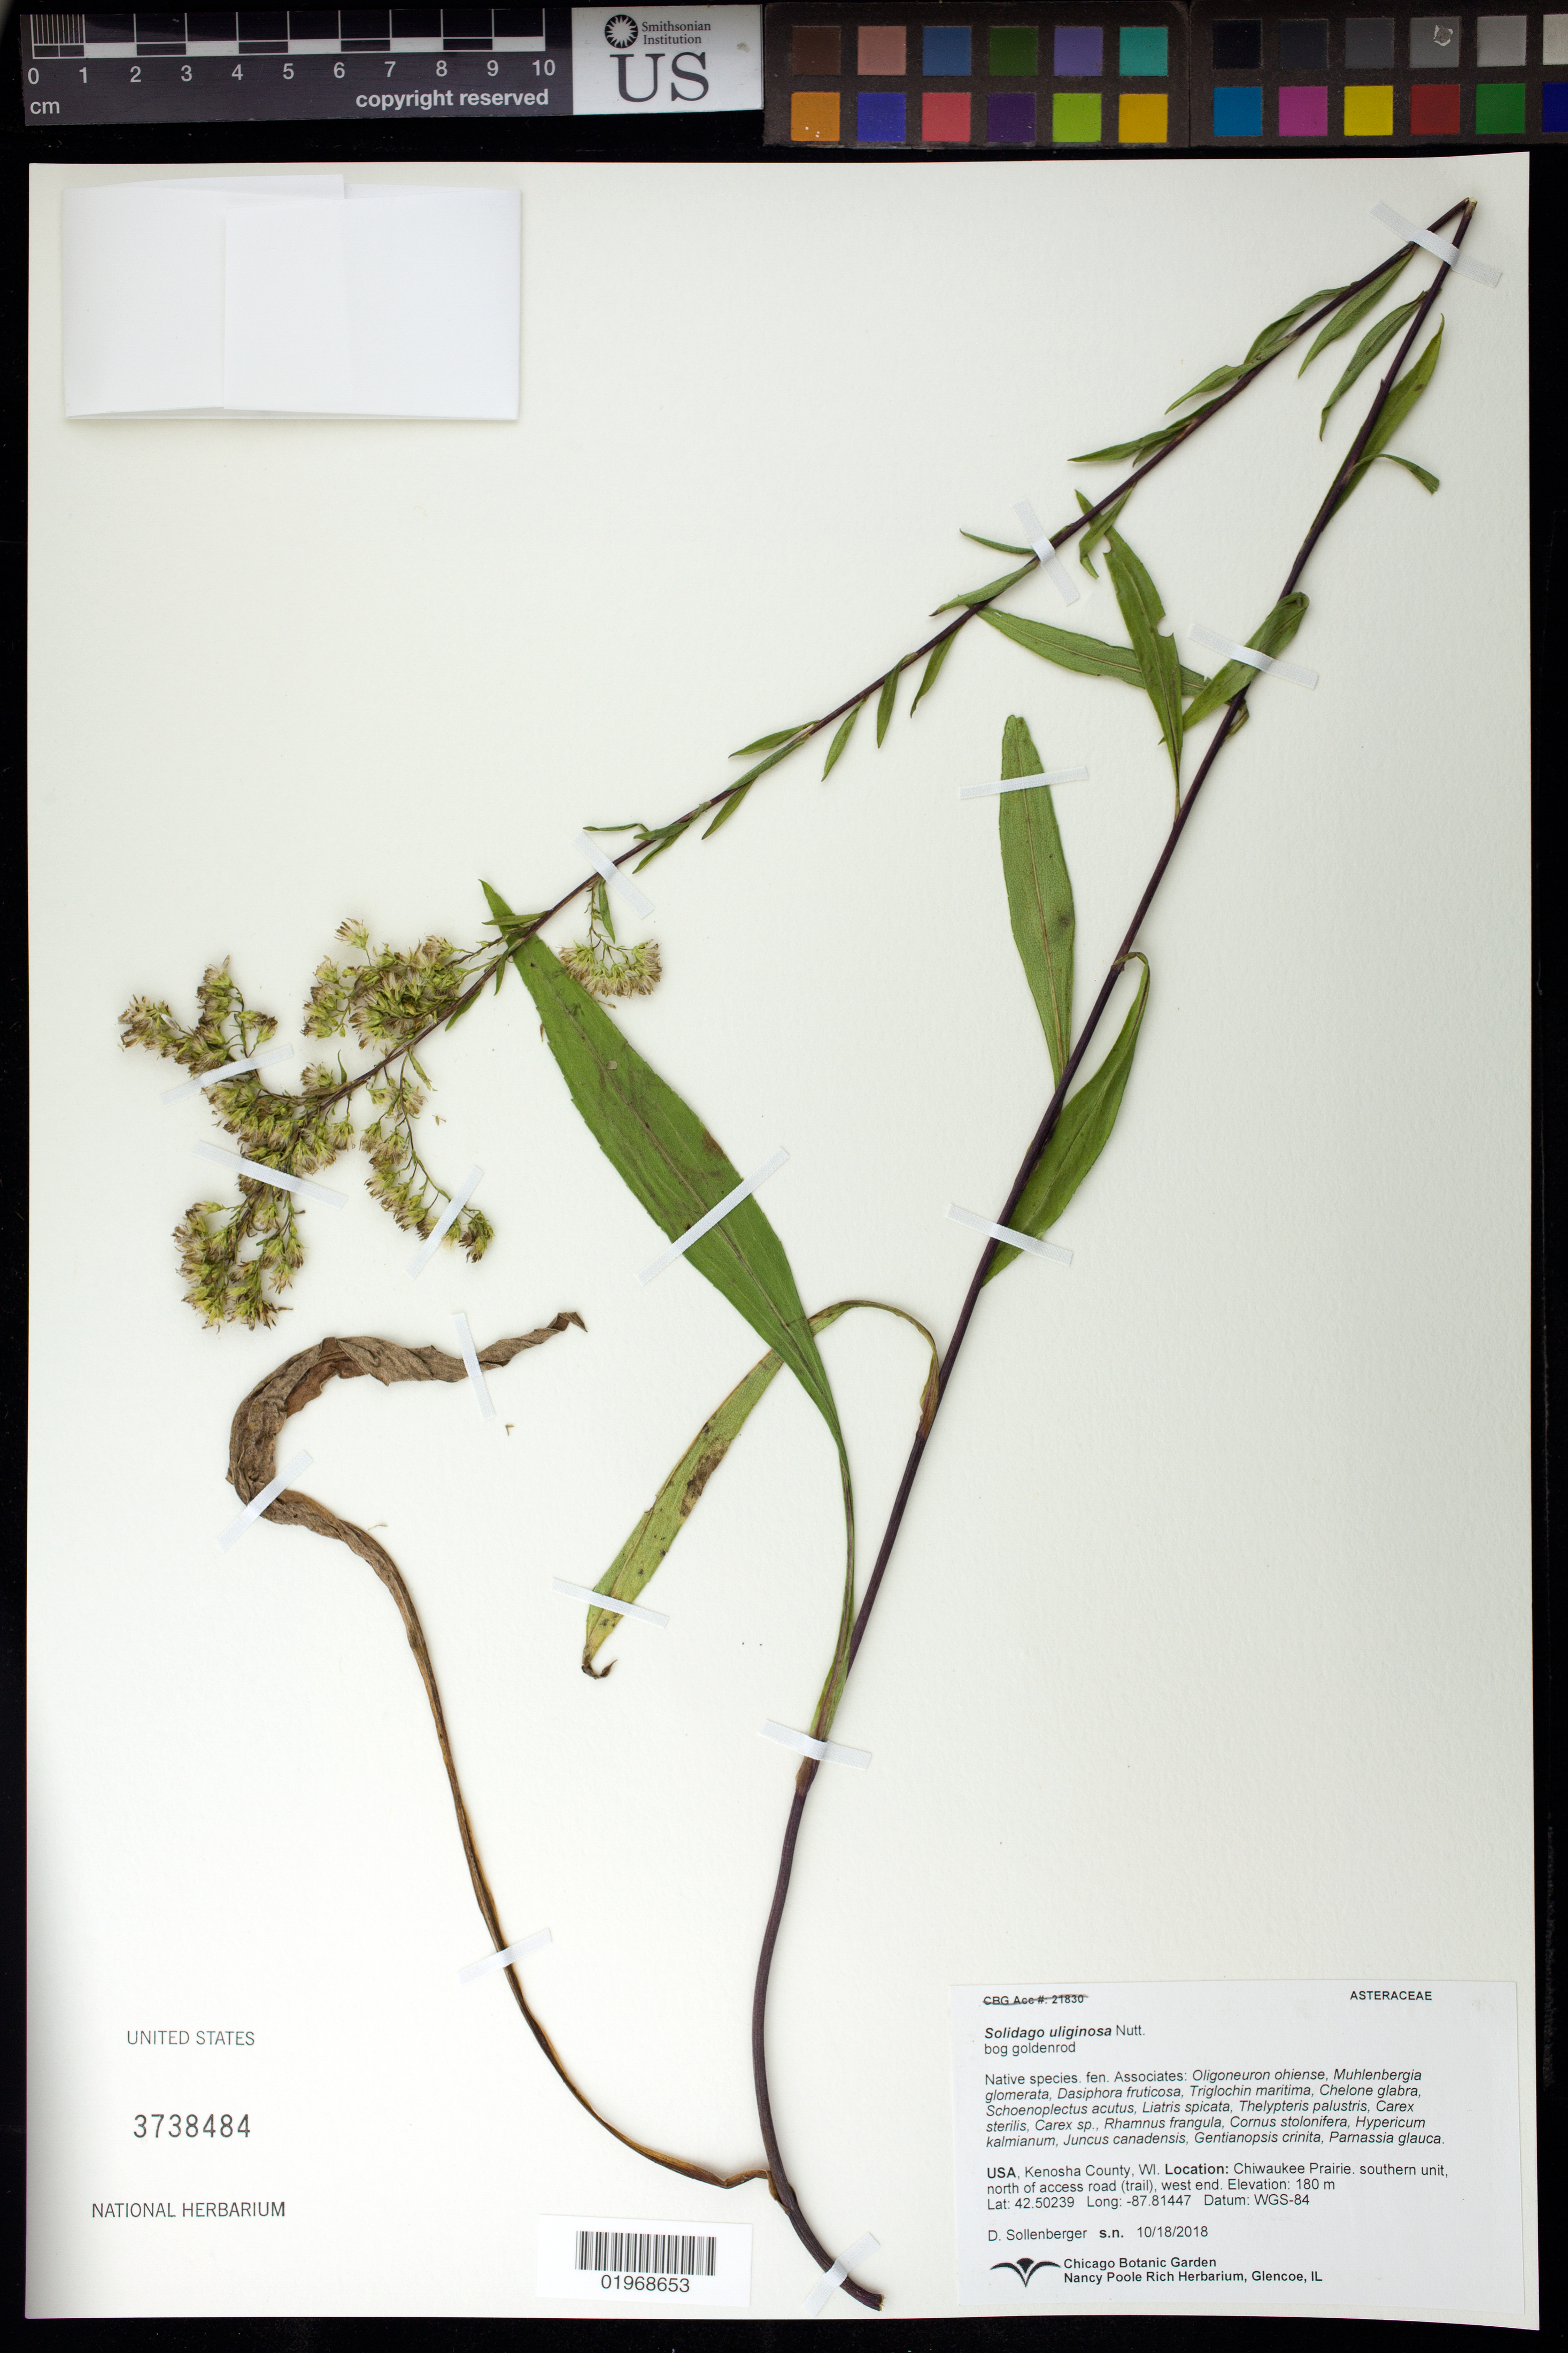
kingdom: Plantae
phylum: Tracheophyta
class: Magnoliopsida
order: Asterales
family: Asteraceae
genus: Solidago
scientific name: Solidago uliginosa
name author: Nutt.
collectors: D. Sollenberger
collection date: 2018-10-18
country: United States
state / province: Wisconsin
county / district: Kenosha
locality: Chiwaukee Prairie, southern unit, N of access road (trail), west end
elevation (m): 180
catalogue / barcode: US 3738484